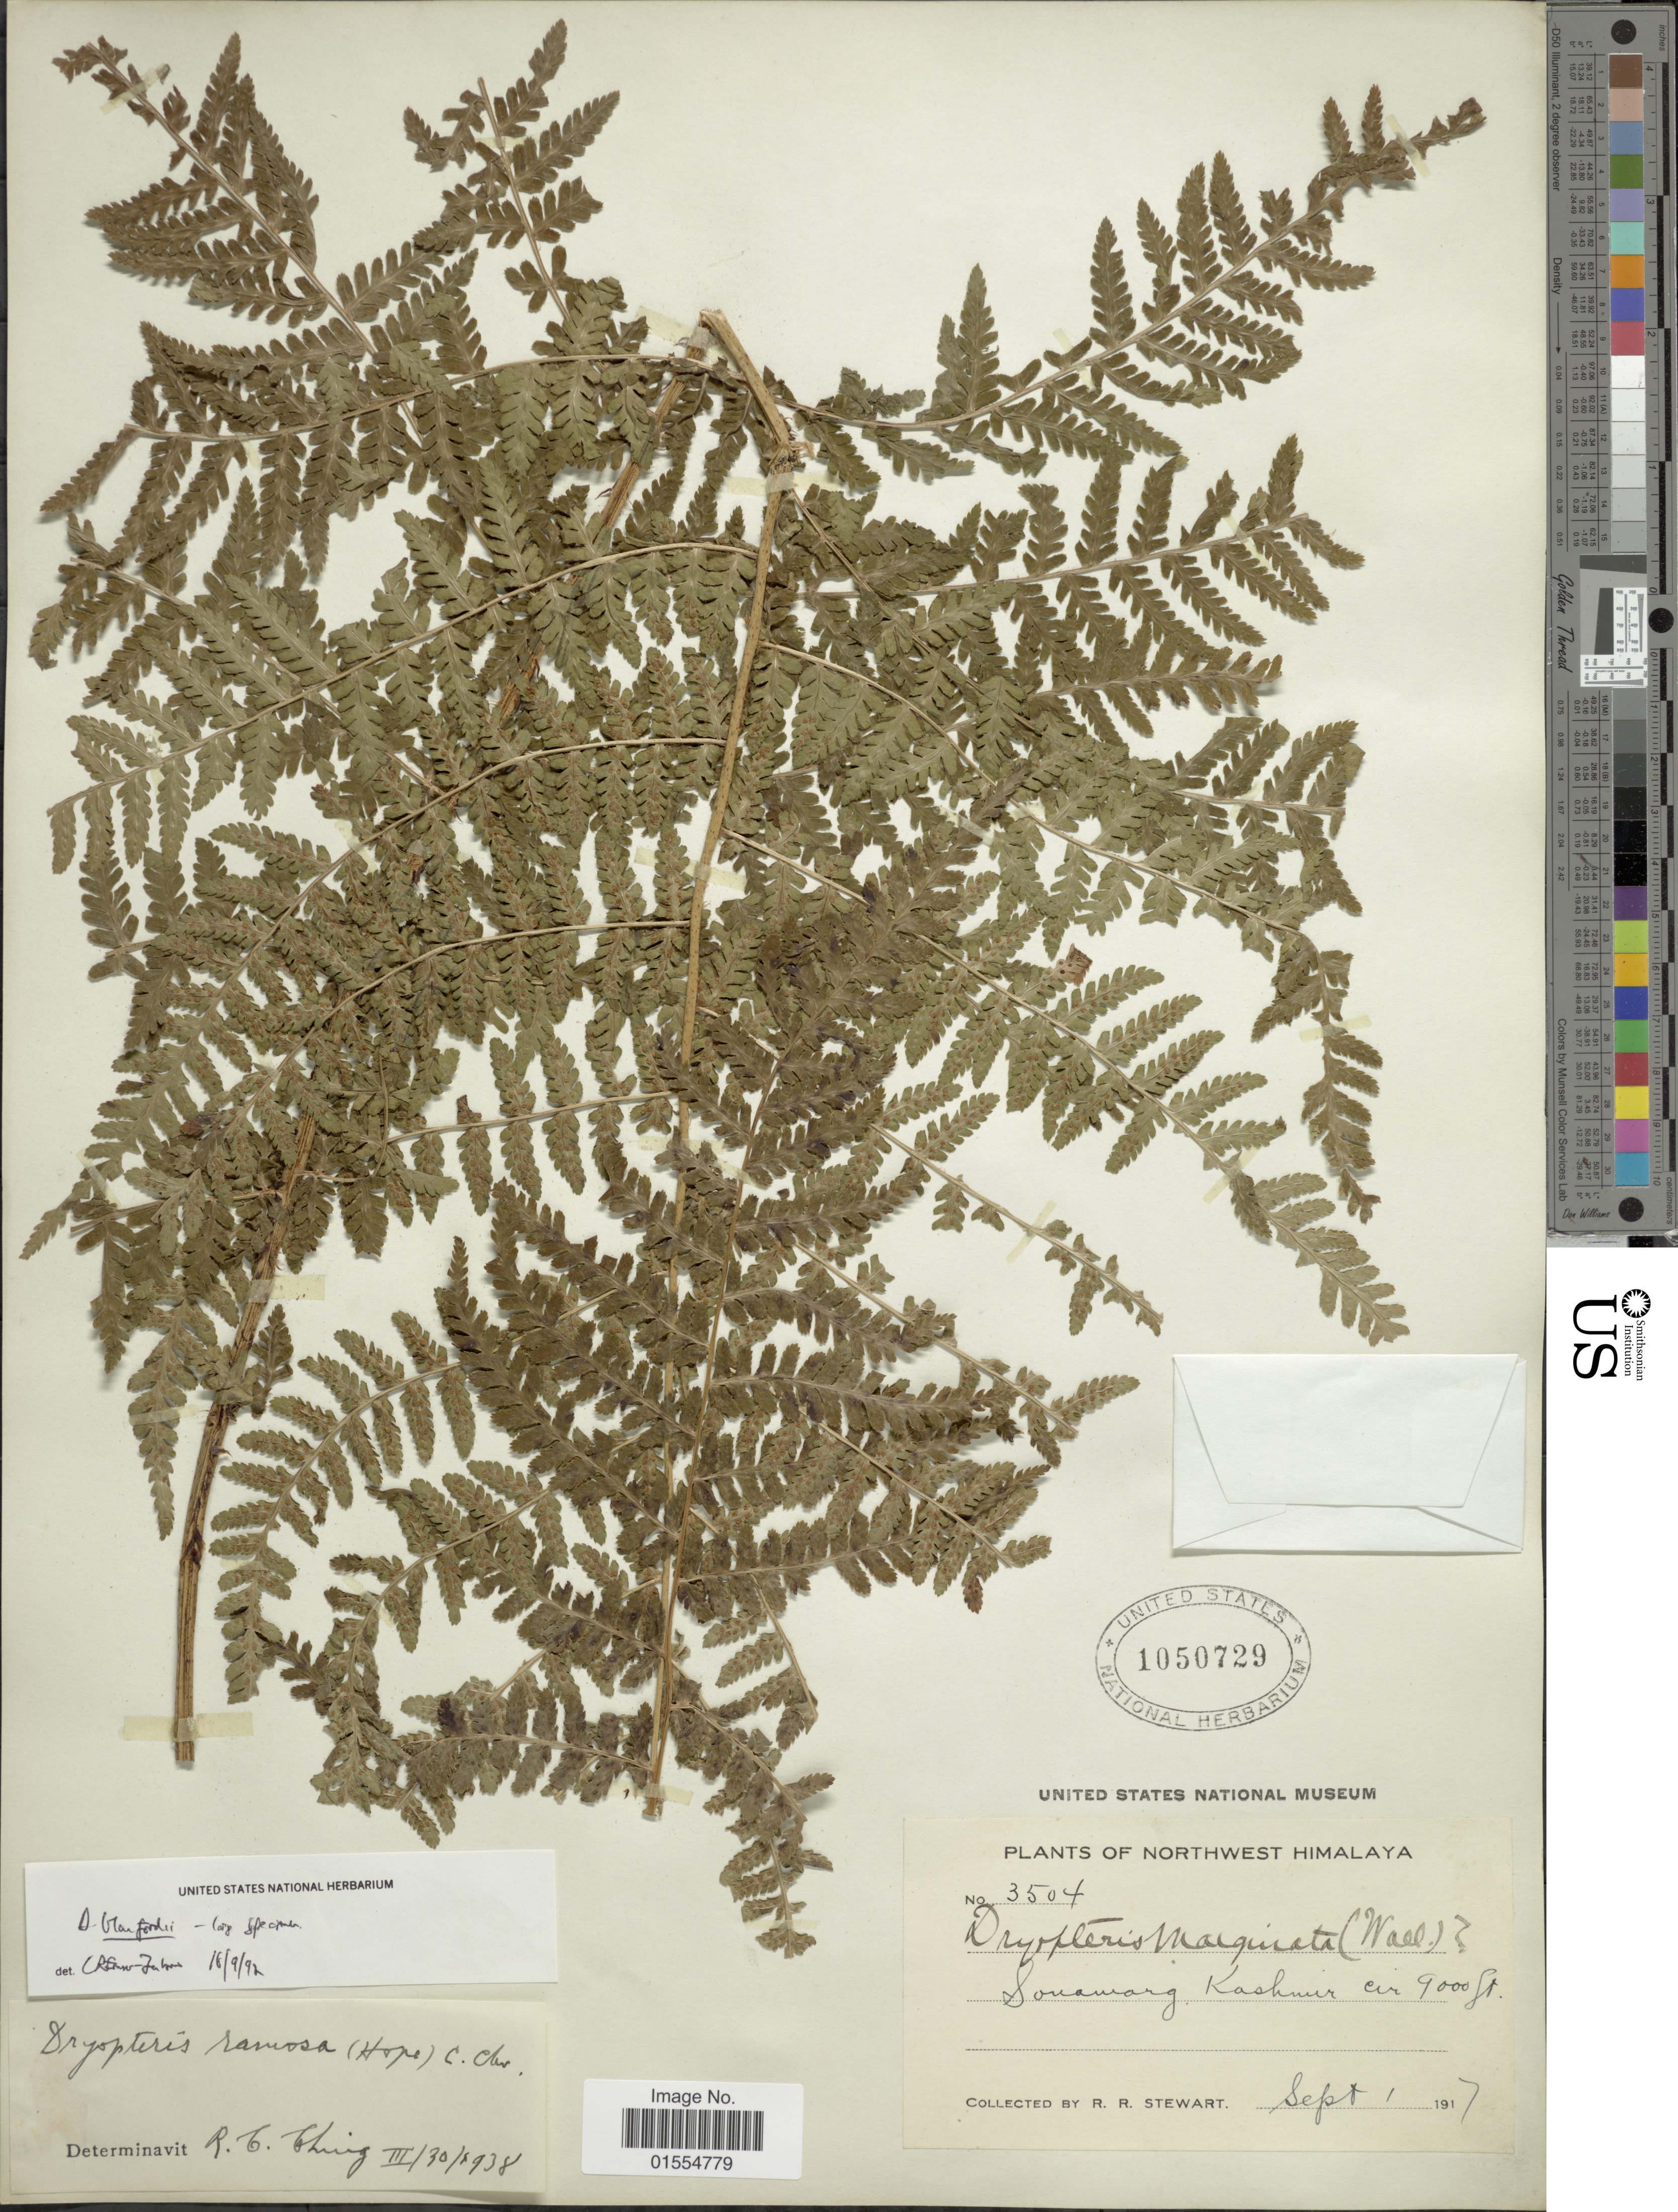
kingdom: Plantae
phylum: Tracheophyta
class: Polypodiopsida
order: Polypodiales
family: Dryopteridaceae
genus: Dryopteris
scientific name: Dryopteris ramosa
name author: (C. Hope) C. Chr.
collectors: R. R. Stewart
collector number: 3504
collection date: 1917-09-09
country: India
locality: North-West Himalaya, Sonamarg Kashmir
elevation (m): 2743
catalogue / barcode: US 1050729